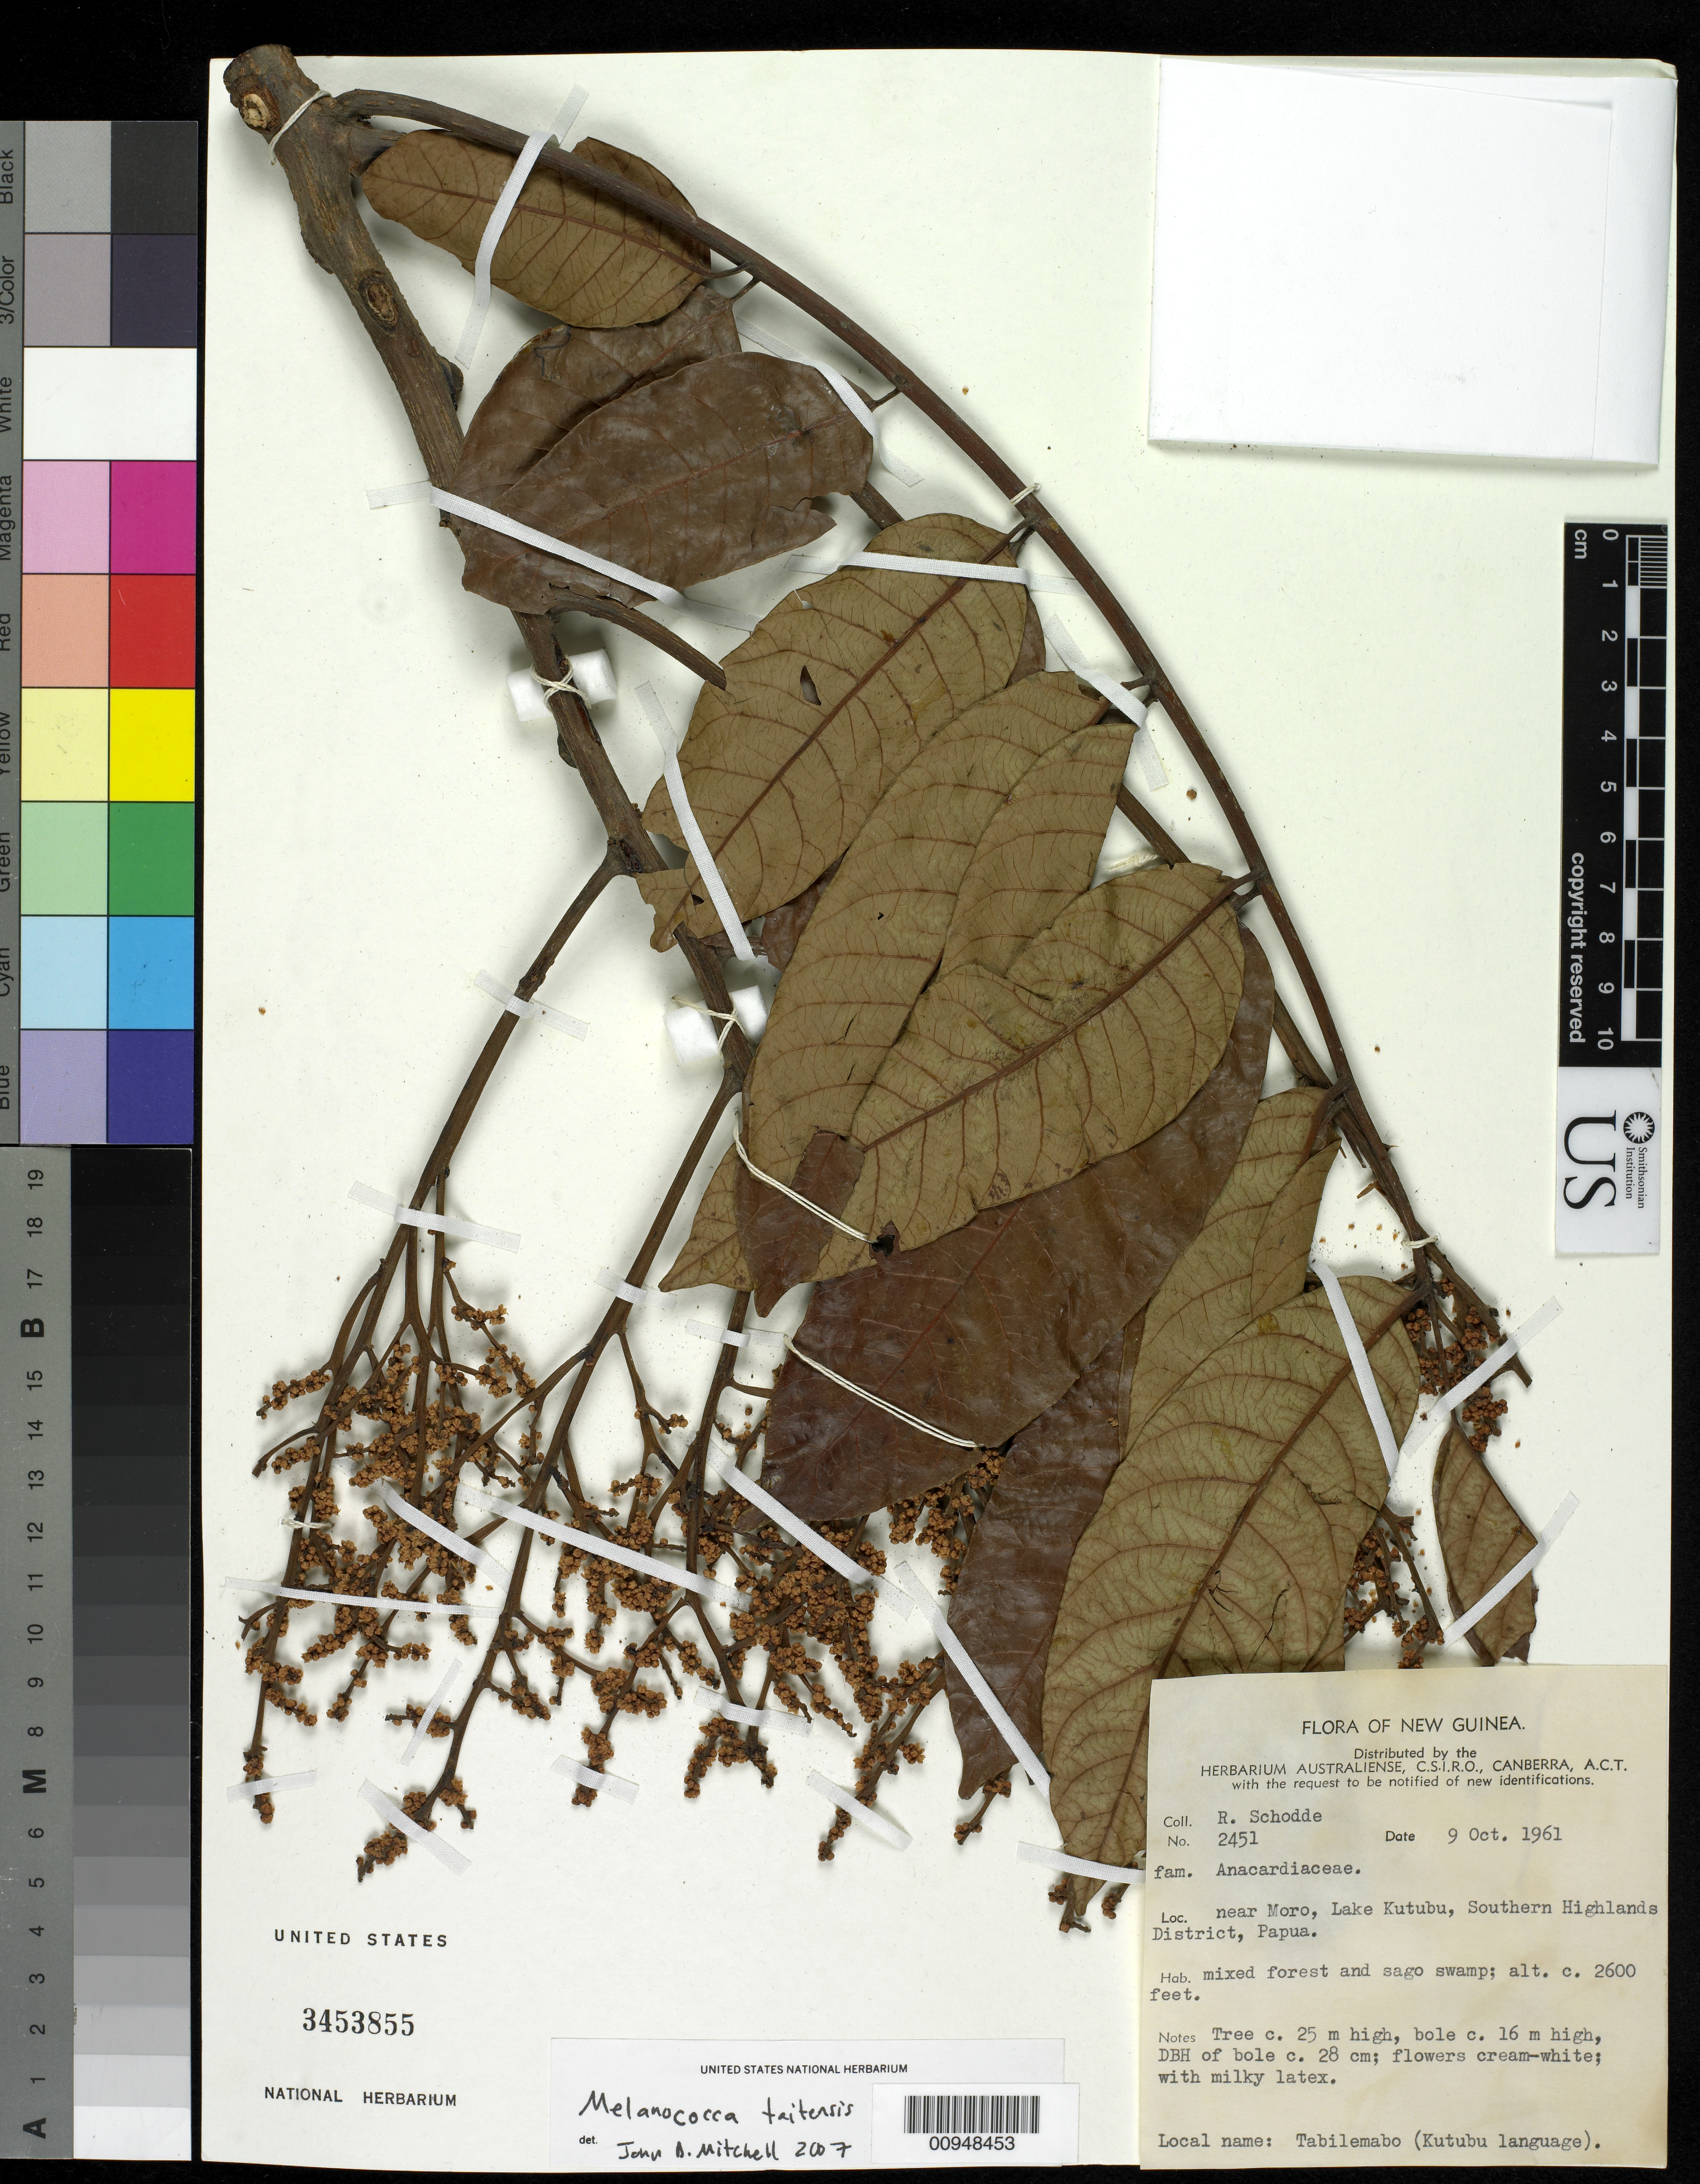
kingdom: Plantae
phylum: Tracheophyta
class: Magnoliopsida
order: Sapindales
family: Anacardiaceae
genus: Rhus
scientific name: Rhus taitensis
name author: Guill.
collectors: R. Schodde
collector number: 2451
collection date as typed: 09 Oct 1961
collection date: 1961-10-09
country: Papua New Guinea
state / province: Southern Highlands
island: New Guinea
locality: near Moro, Lake Kutubu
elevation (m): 792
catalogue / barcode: US 3453855